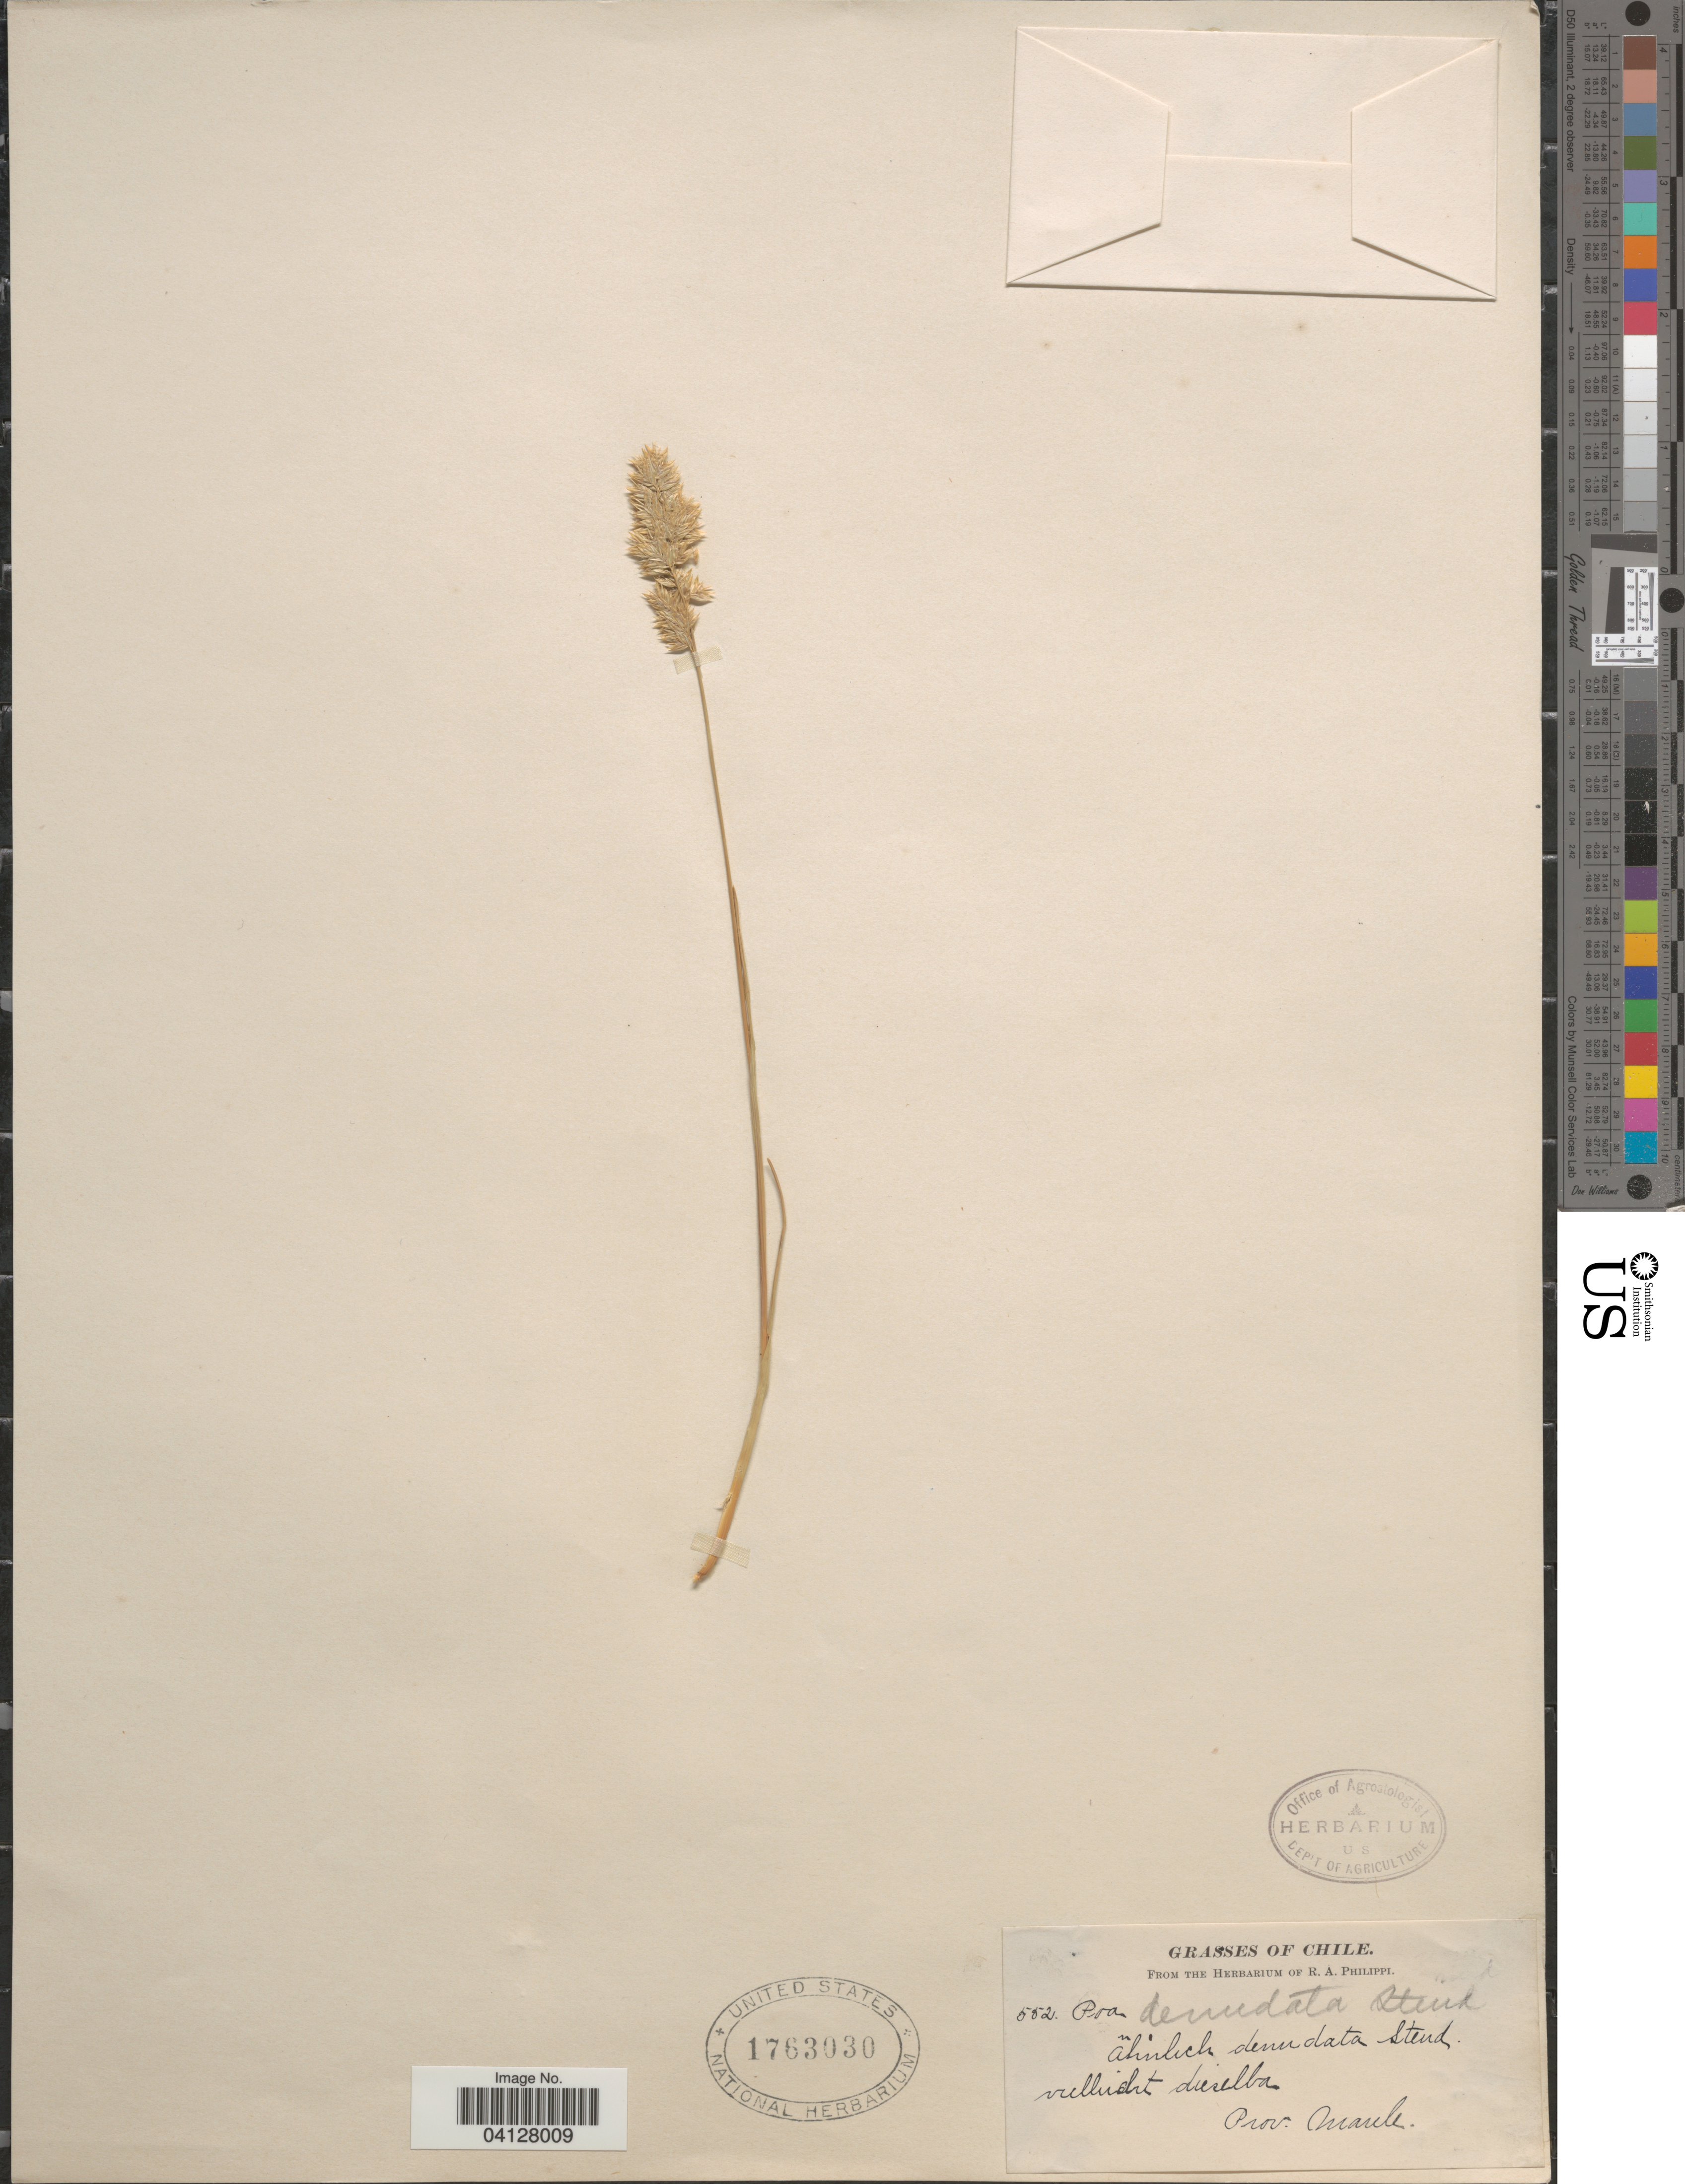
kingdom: Plantae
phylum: Tracheophyta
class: Liliopsida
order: Poales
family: Poaceae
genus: Poa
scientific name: Poa denudata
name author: Steud.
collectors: ex. herb. R.A. Philippi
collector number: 552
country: Chile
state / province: Maule (VII)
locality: Prov. Maule.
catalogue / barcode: US 1763030